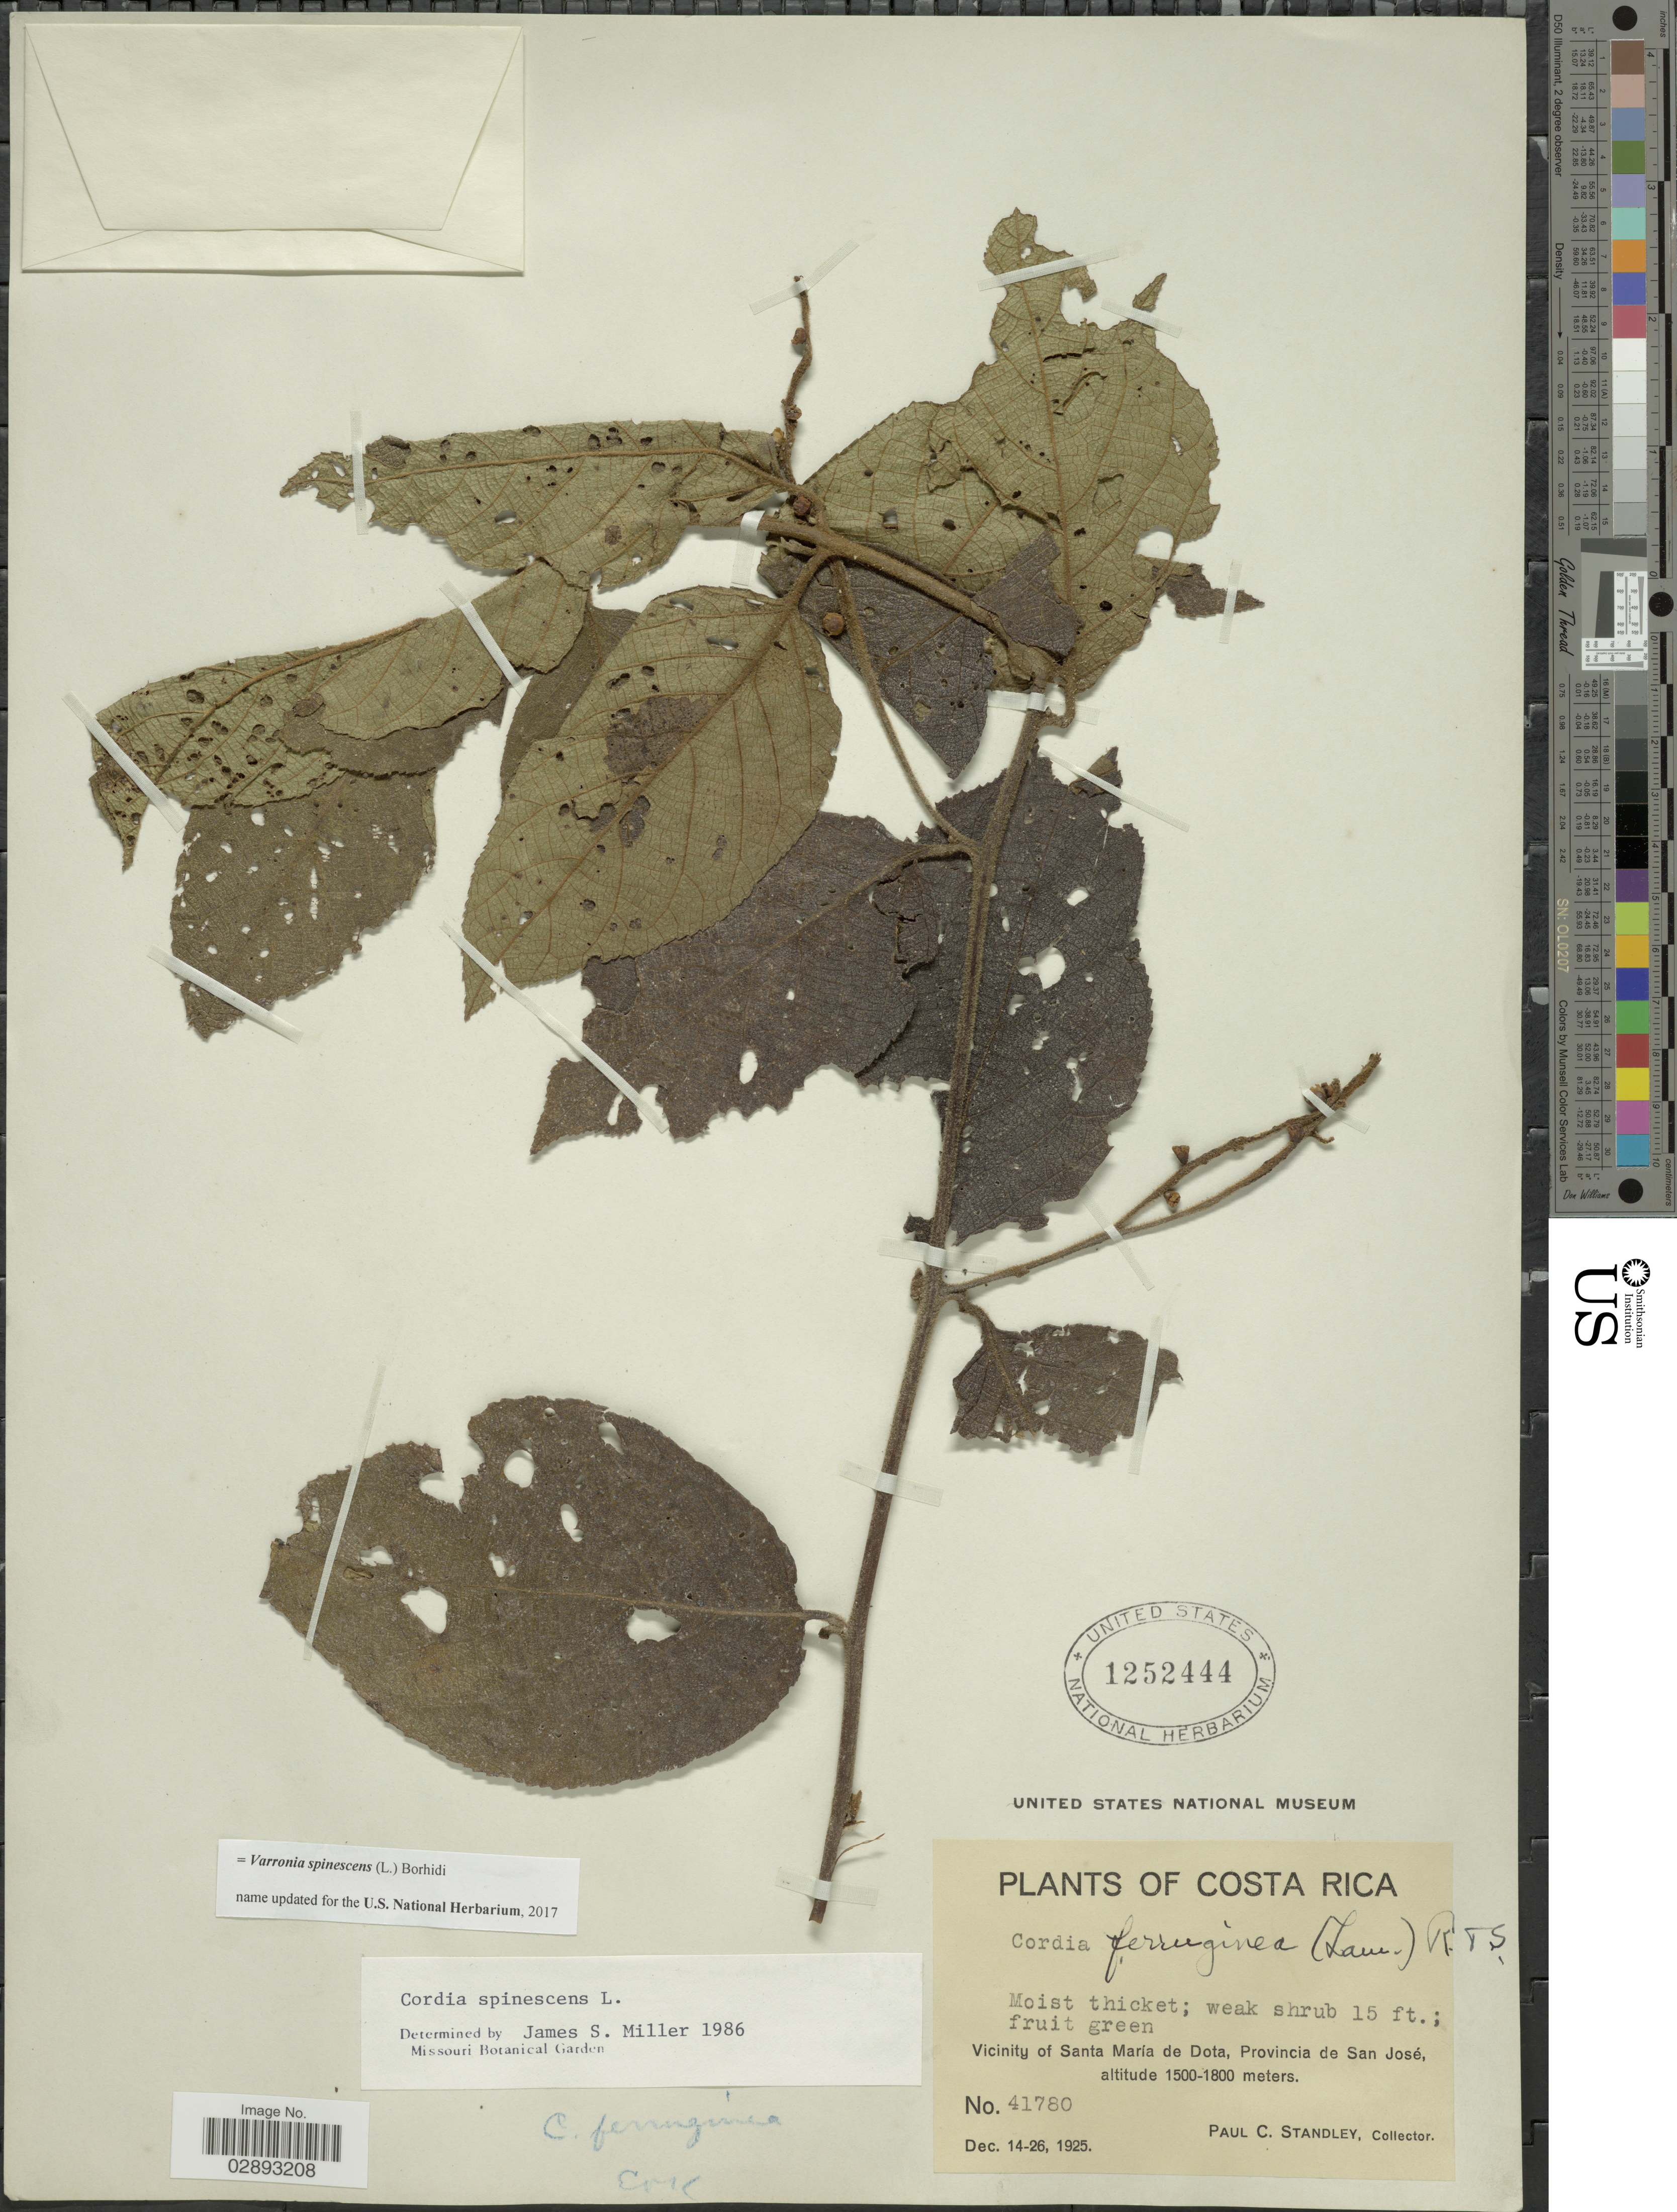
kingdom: Plantae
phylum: Tracheophyta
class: Magnoliopsida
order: Boraginales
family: Cordiaceae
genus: Varronia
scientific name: Varronia spinescens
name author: (L.) Borhidi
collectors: P. C. Standley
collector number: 41780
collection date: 1925-12-14/1925-12-26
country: Costa Rica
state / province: San José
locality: Vicinity of Santa María de Dota, Provincia de San José.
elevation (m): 1500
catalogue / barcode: US 1252444